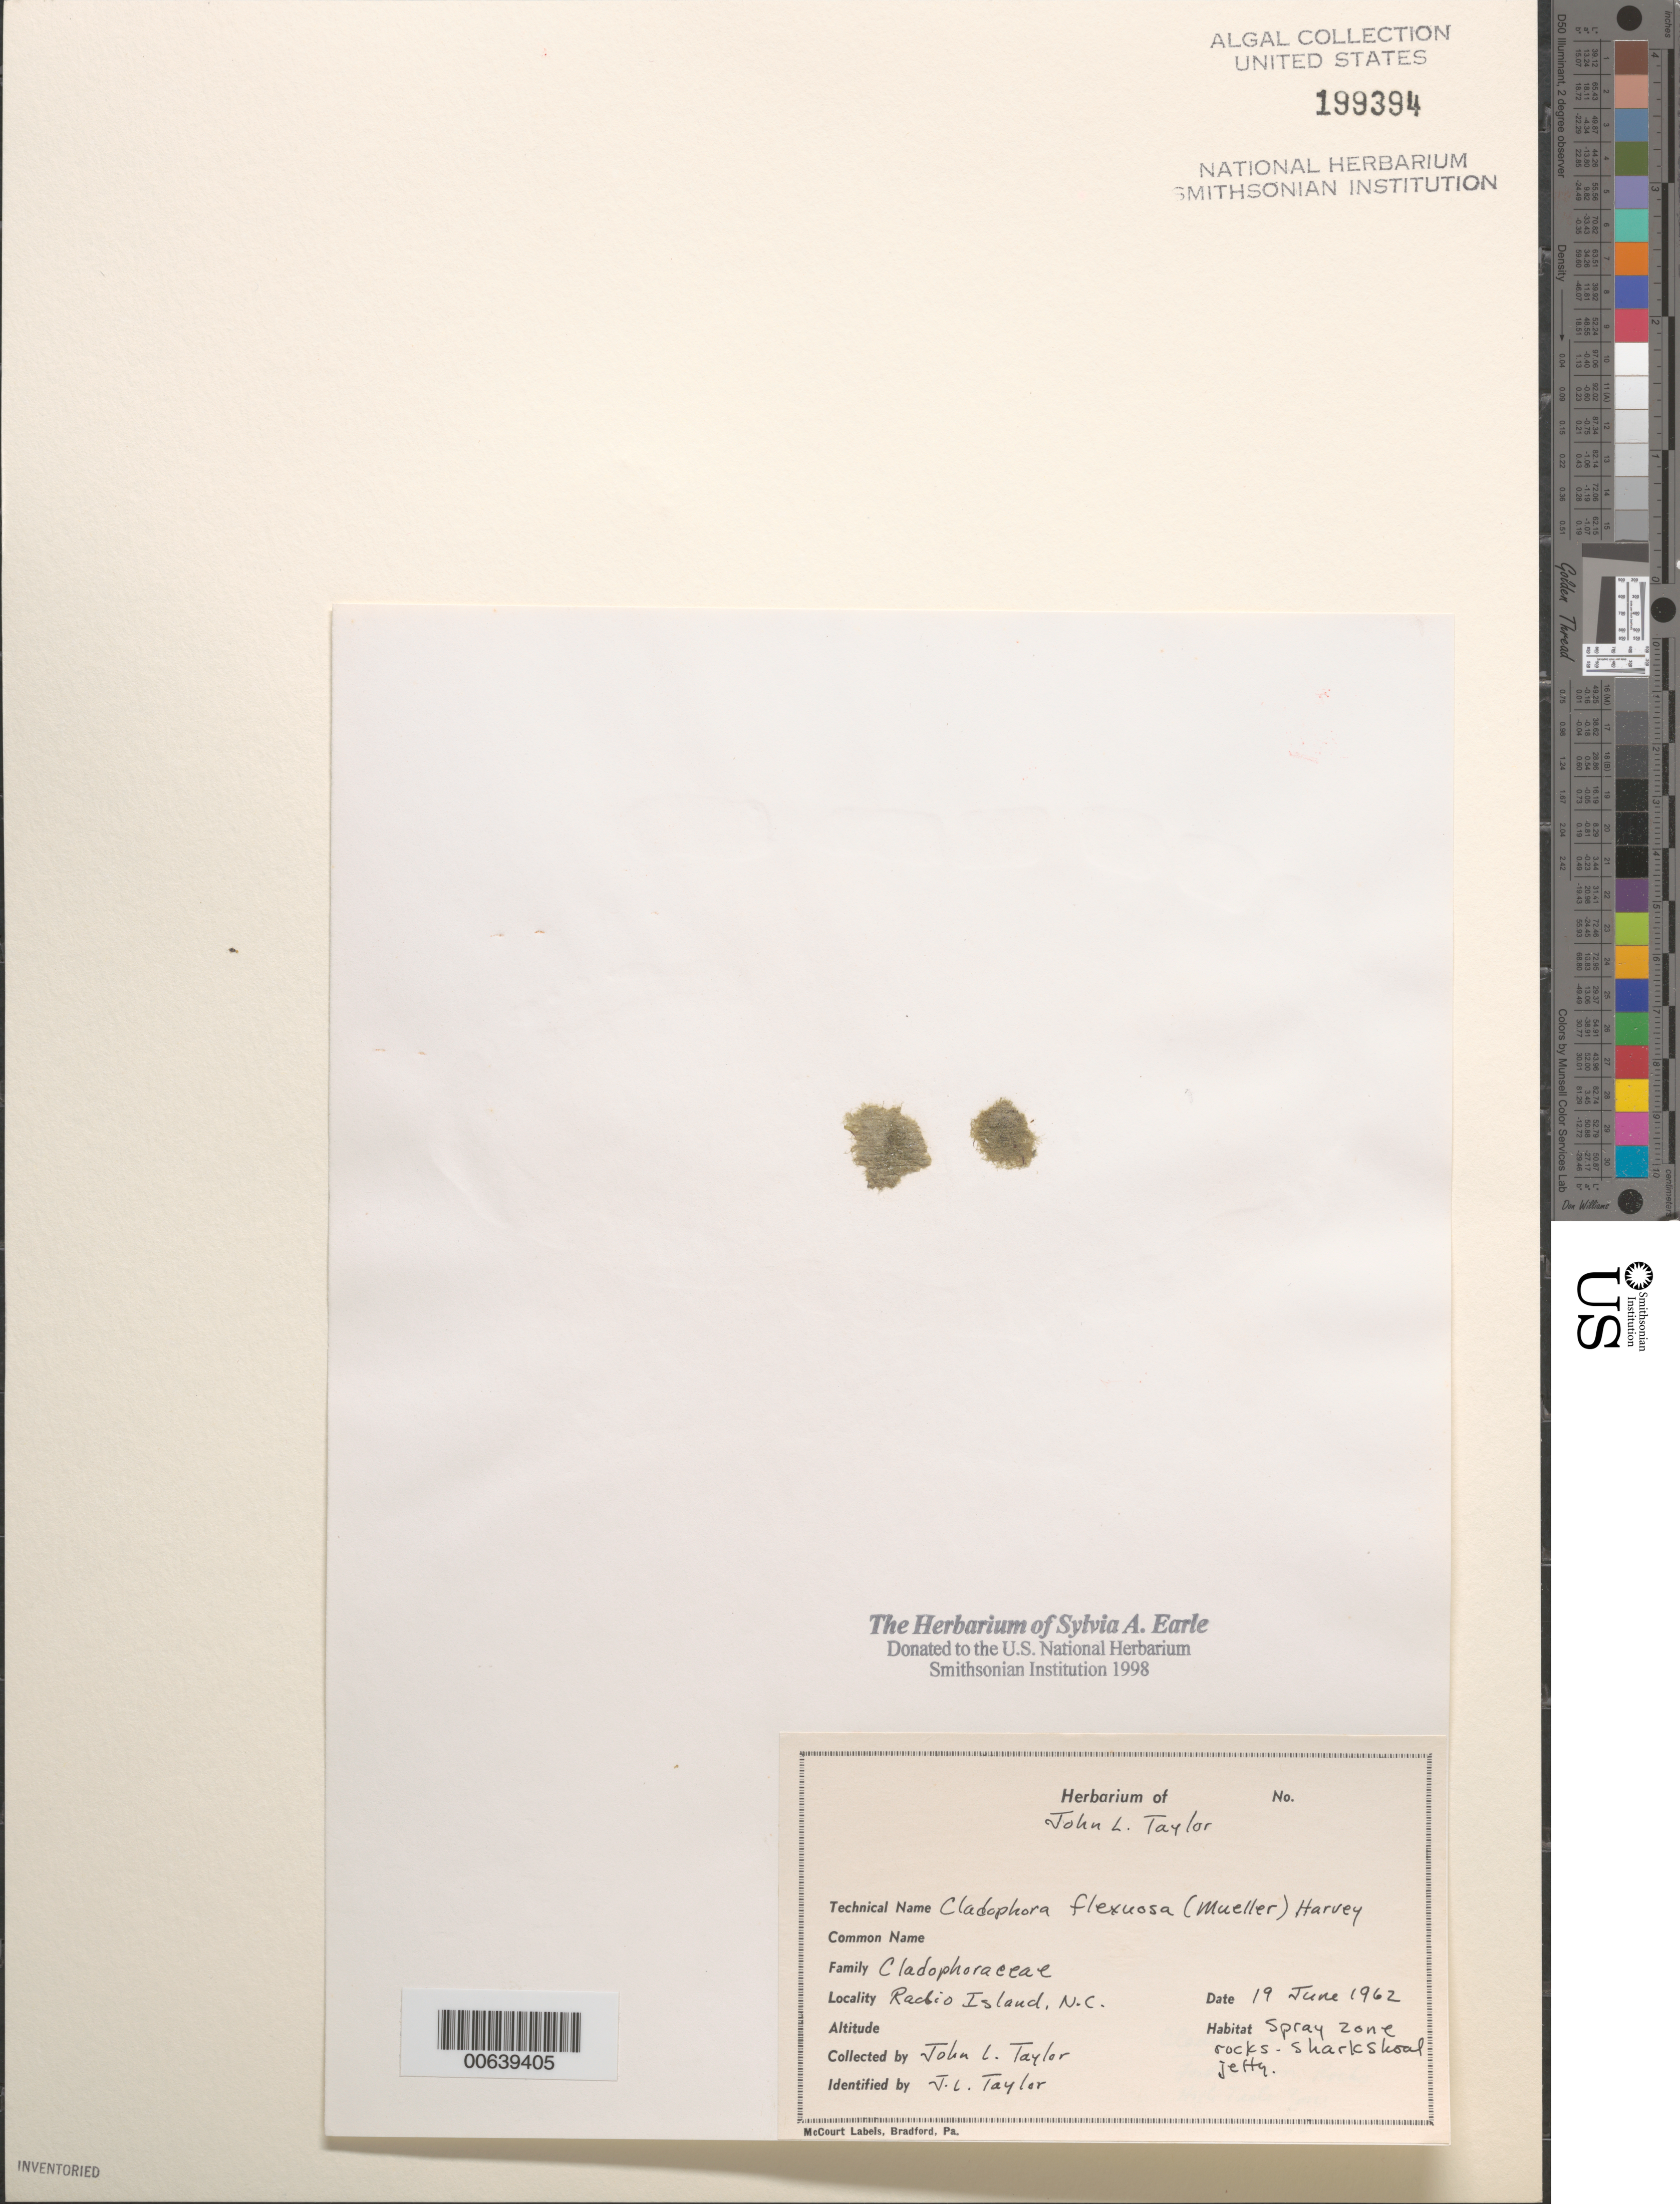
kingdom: Plantae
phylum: Chlorophyta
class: Ulvophyceae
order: Cladophorales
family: Cladophoraceae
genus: Cladophora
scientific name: Cladophora flexuosa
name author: (O.F. Muell.) Kütz.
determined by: Taylor, J. L.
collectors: J. L. Taylor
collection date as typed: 19 Jun 1962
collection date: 1962-06-19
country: United States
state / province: North Carolina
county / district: Carteret County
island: Radio Island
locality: Shark Shoal jetty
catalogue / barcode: US 199394